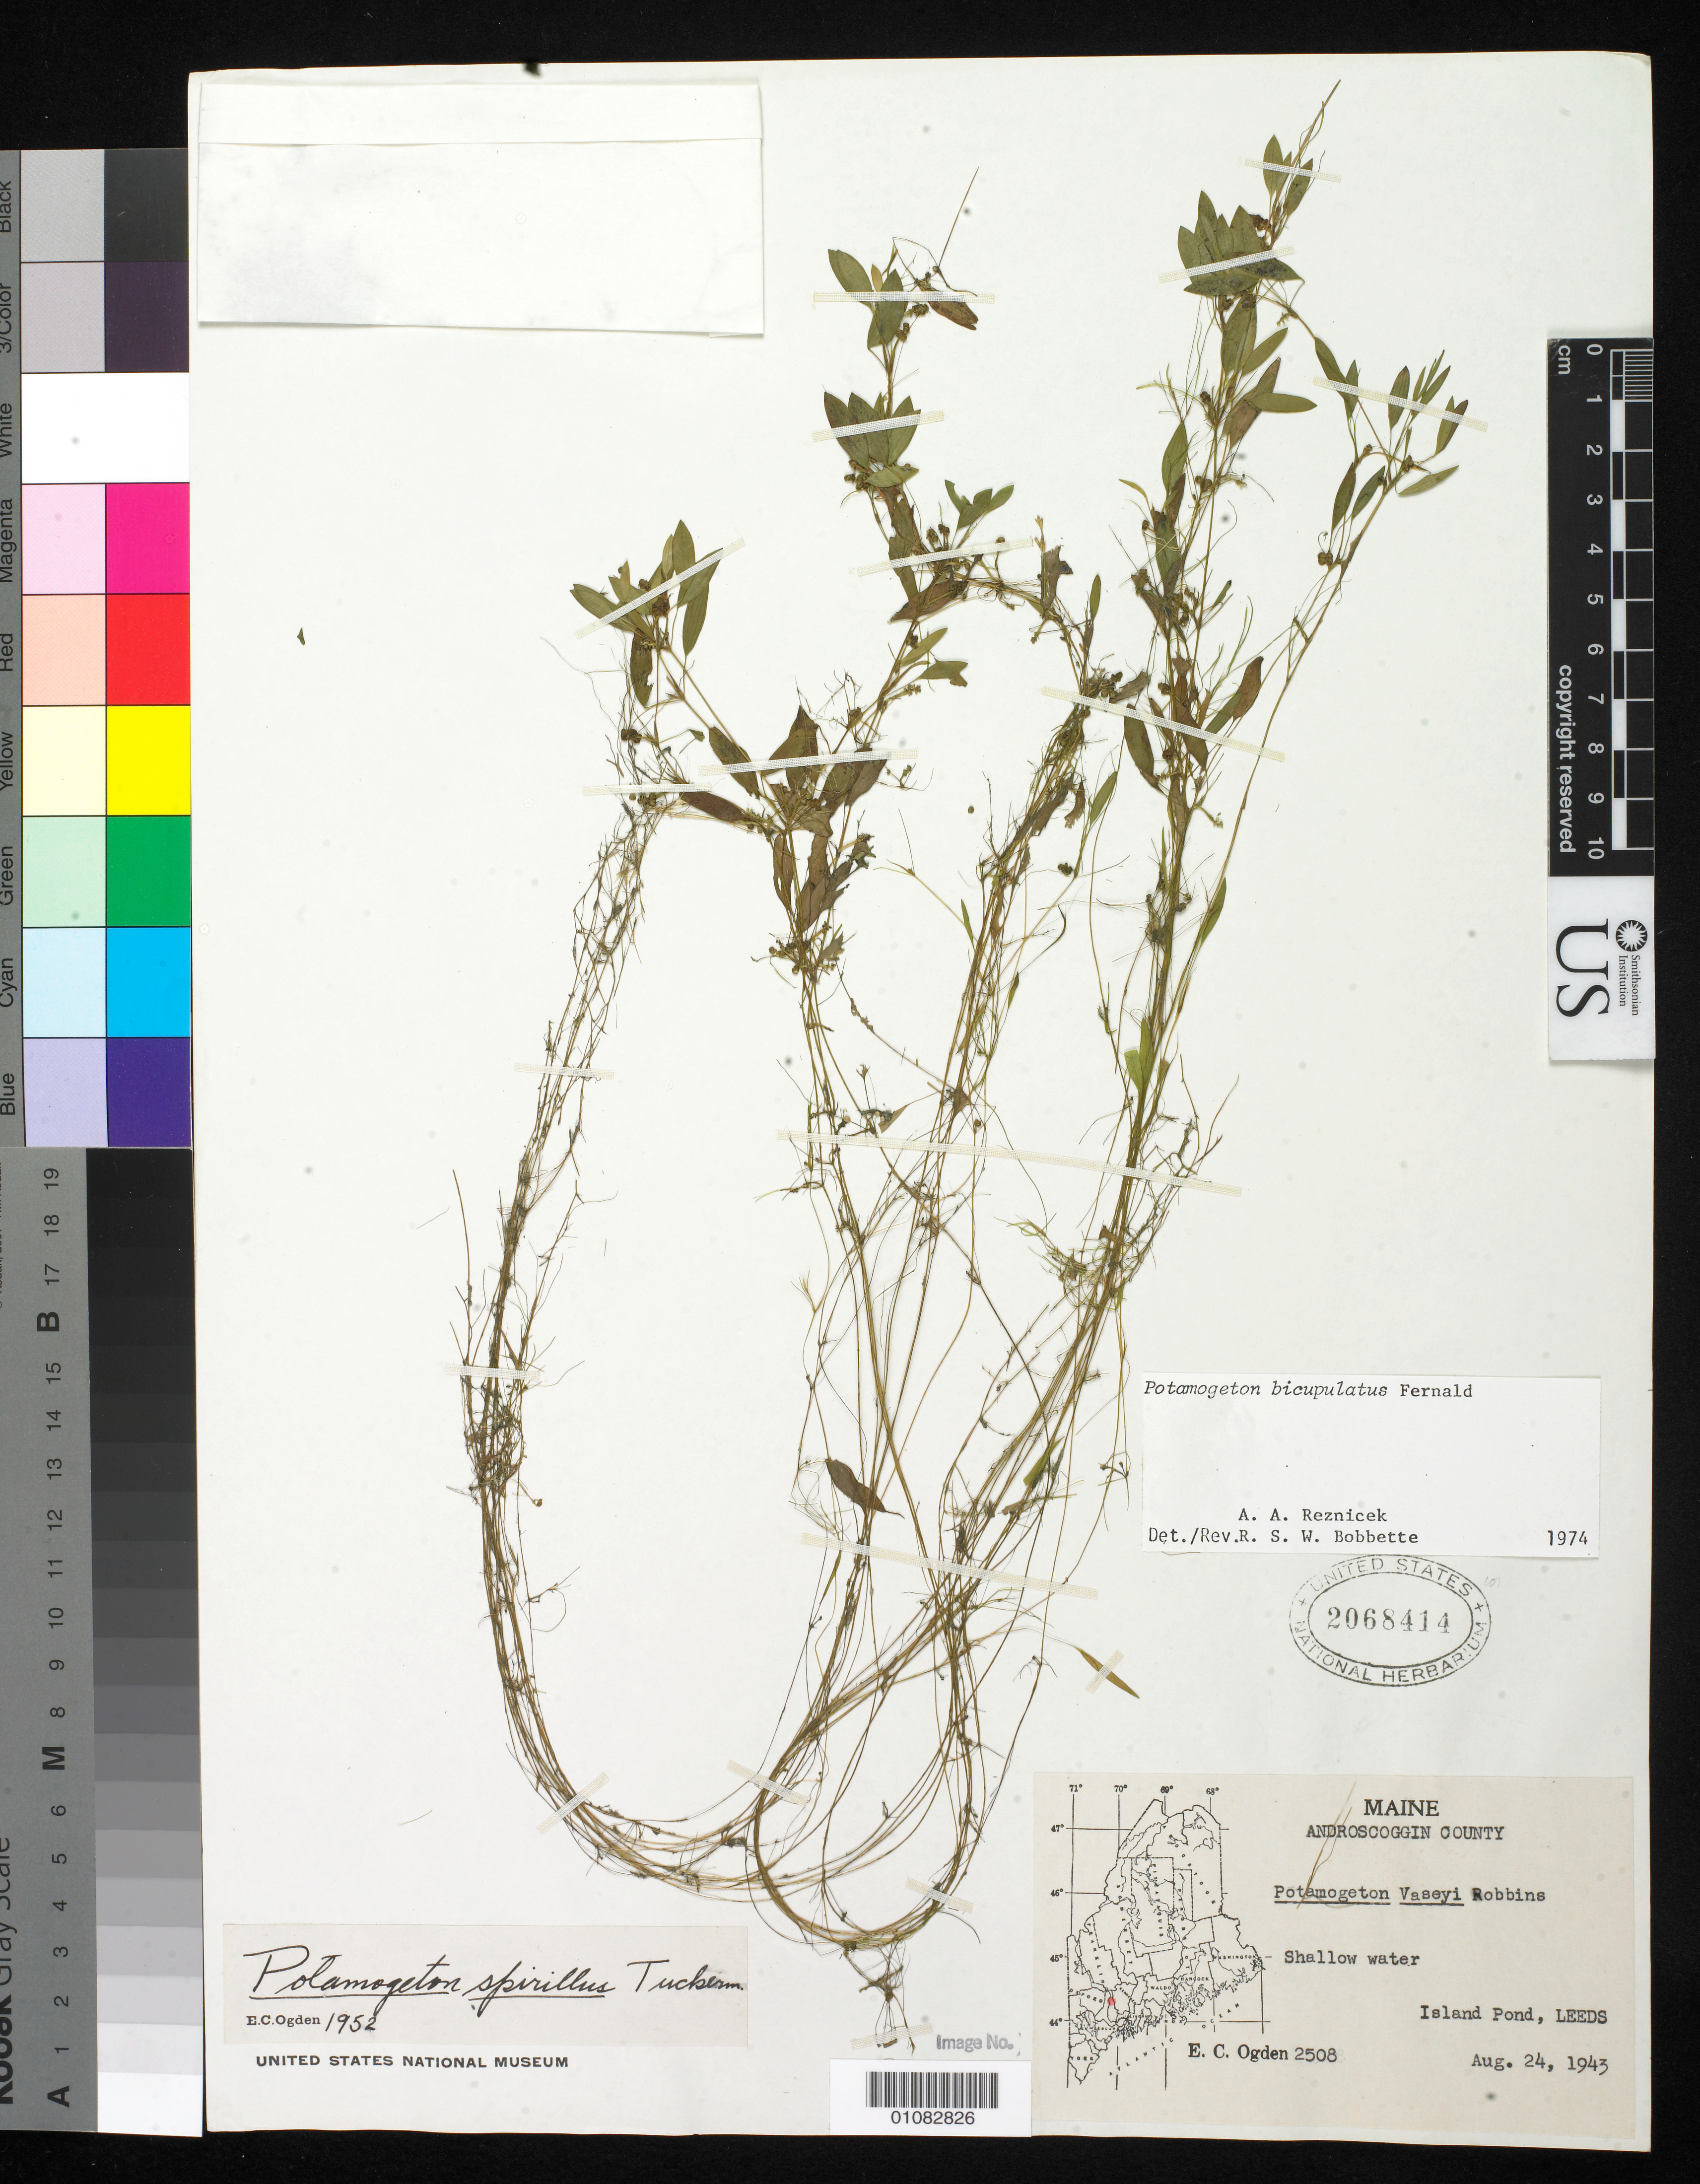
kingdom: Plantae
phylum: Tracheophyta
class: Liliopsida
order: Alismatales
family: Potamogetonaceae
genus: Potamogeton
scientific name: Potamogeton bicupulatus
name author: Fernald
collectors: E. Ogden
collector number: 2508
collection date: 1943-08-24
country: United States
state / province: Maine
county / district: Androscoggin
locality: Leeds, Island Pond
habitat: Shallow water.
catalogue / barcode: US 2068414